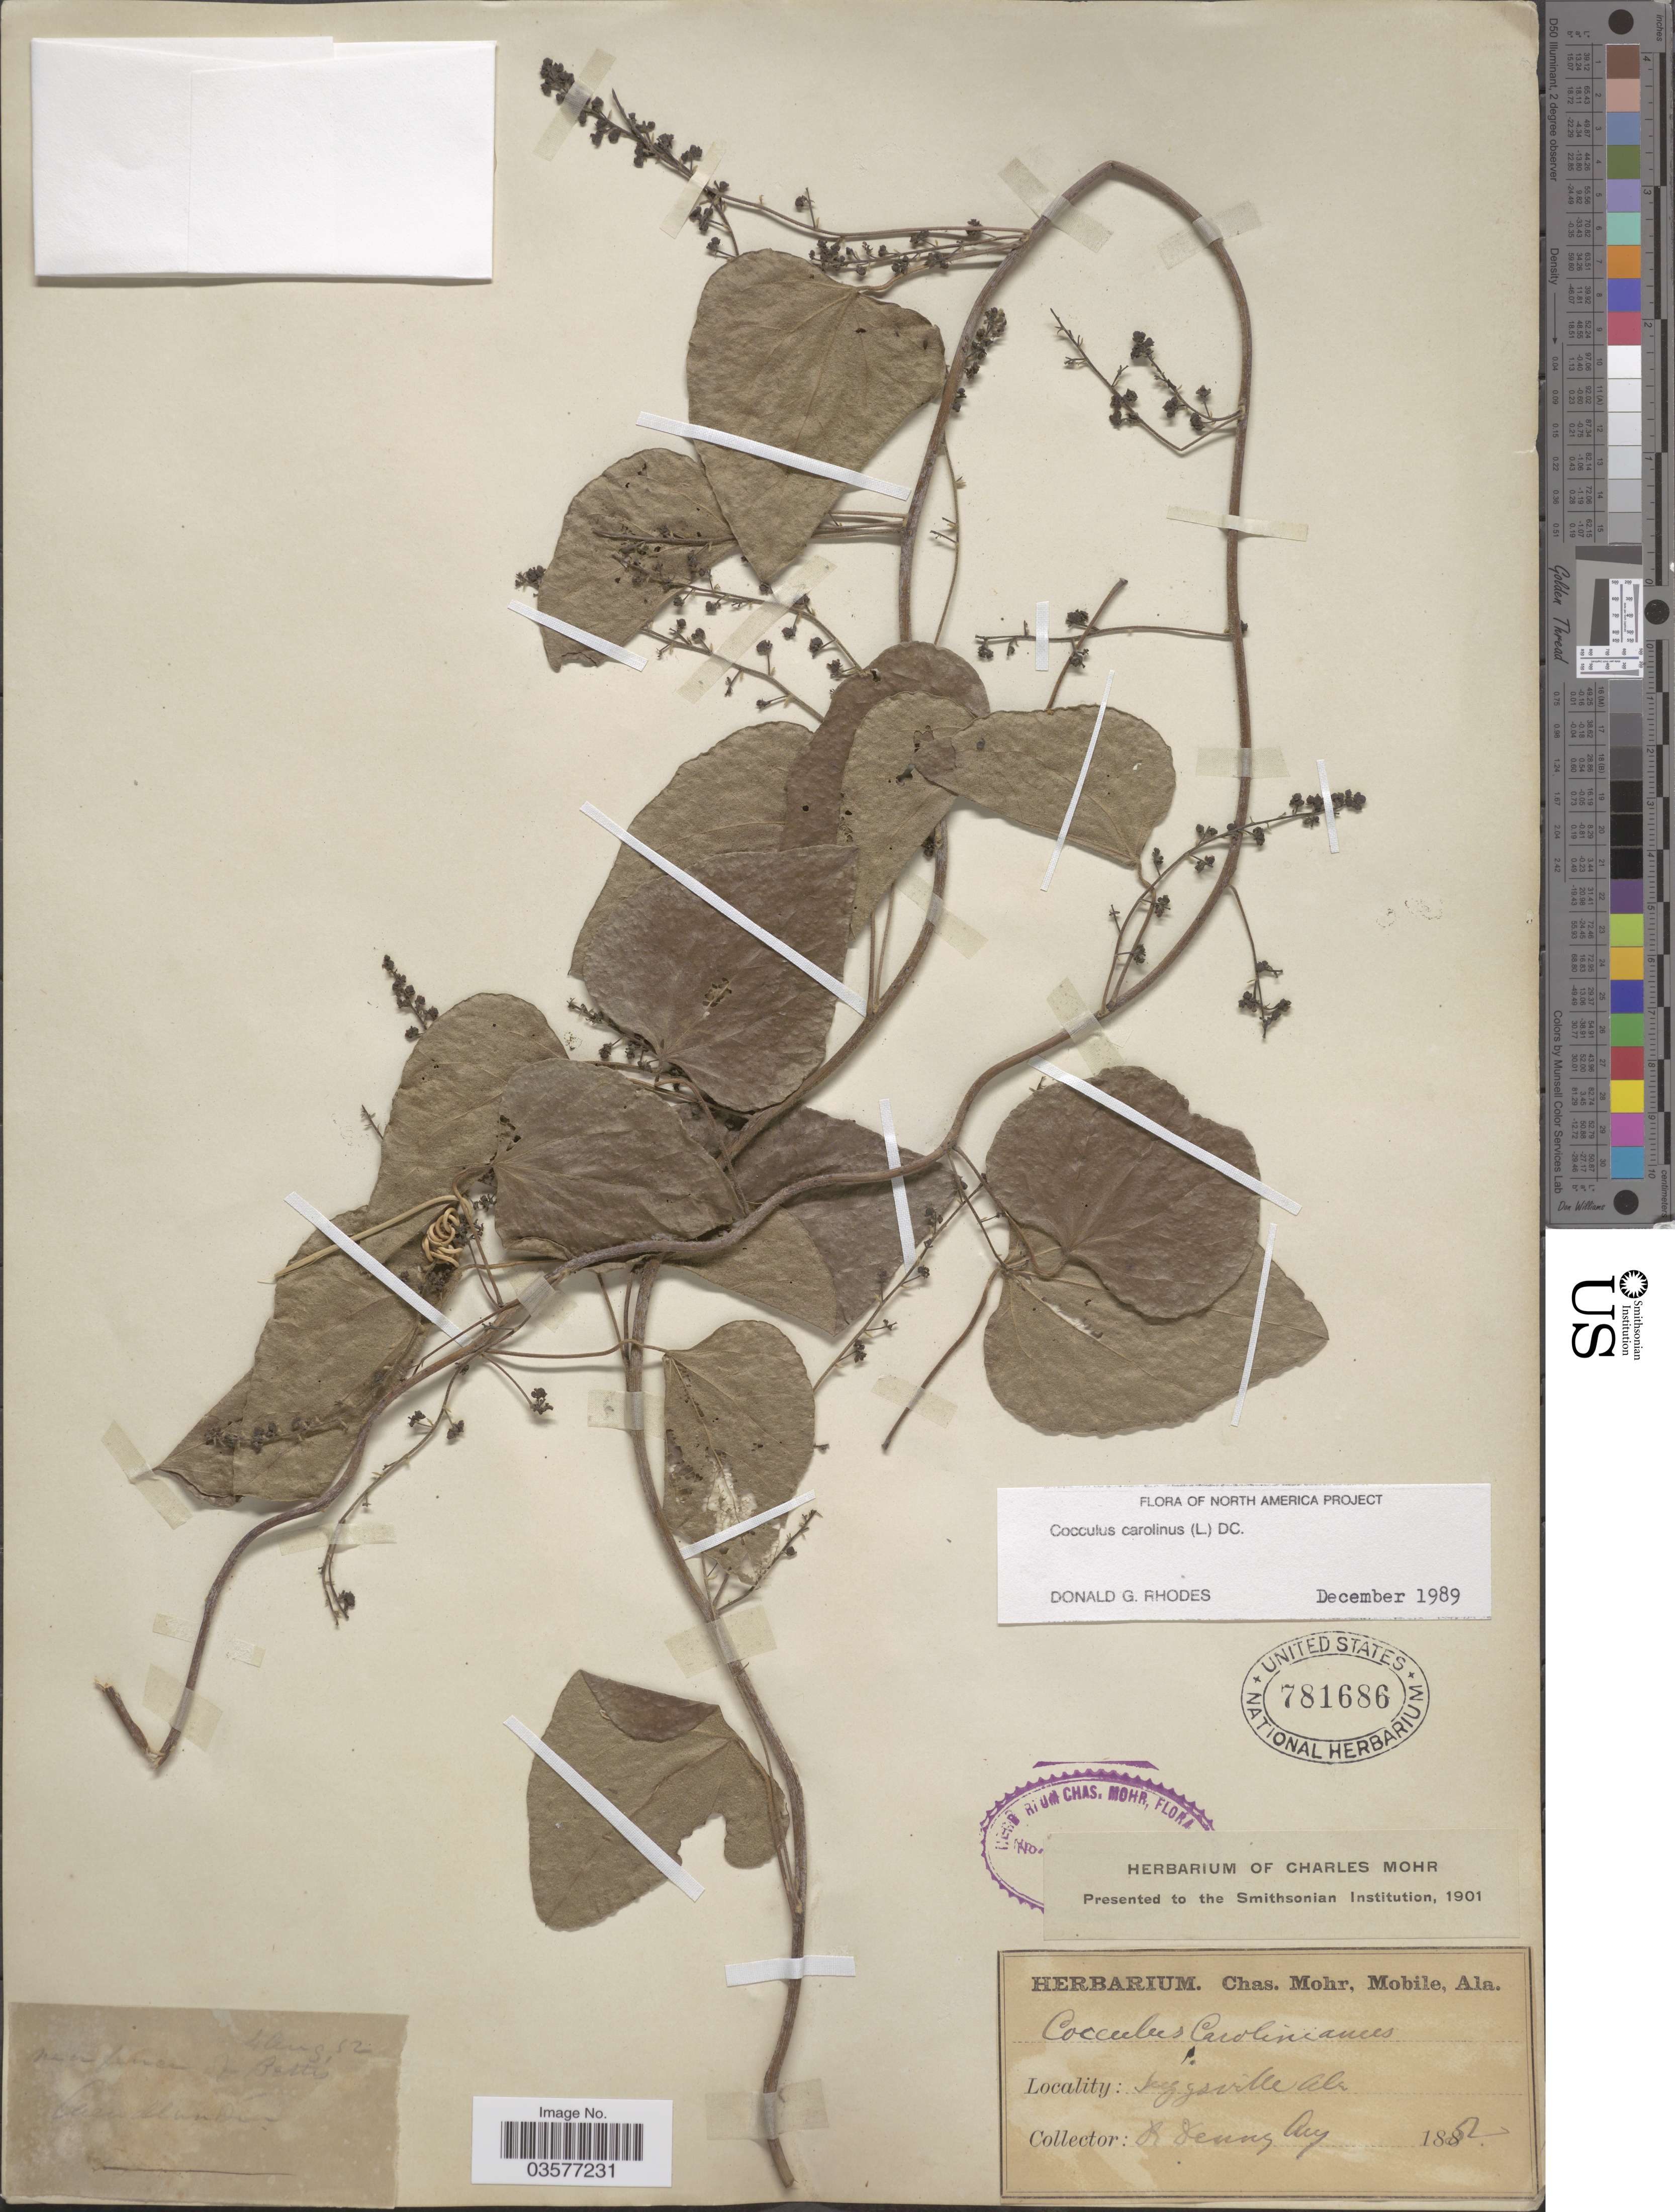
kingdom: Plantae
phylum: Tracheophyta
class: Magnoliopsida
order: Ranunculales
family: Menispermaceae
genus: Cocculus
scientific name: Cocculus carolinus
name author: (L.) DC.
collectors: R. Denny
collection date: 1852-08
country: United States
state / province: Alabama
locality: Suggsville.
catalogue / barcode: US 781686